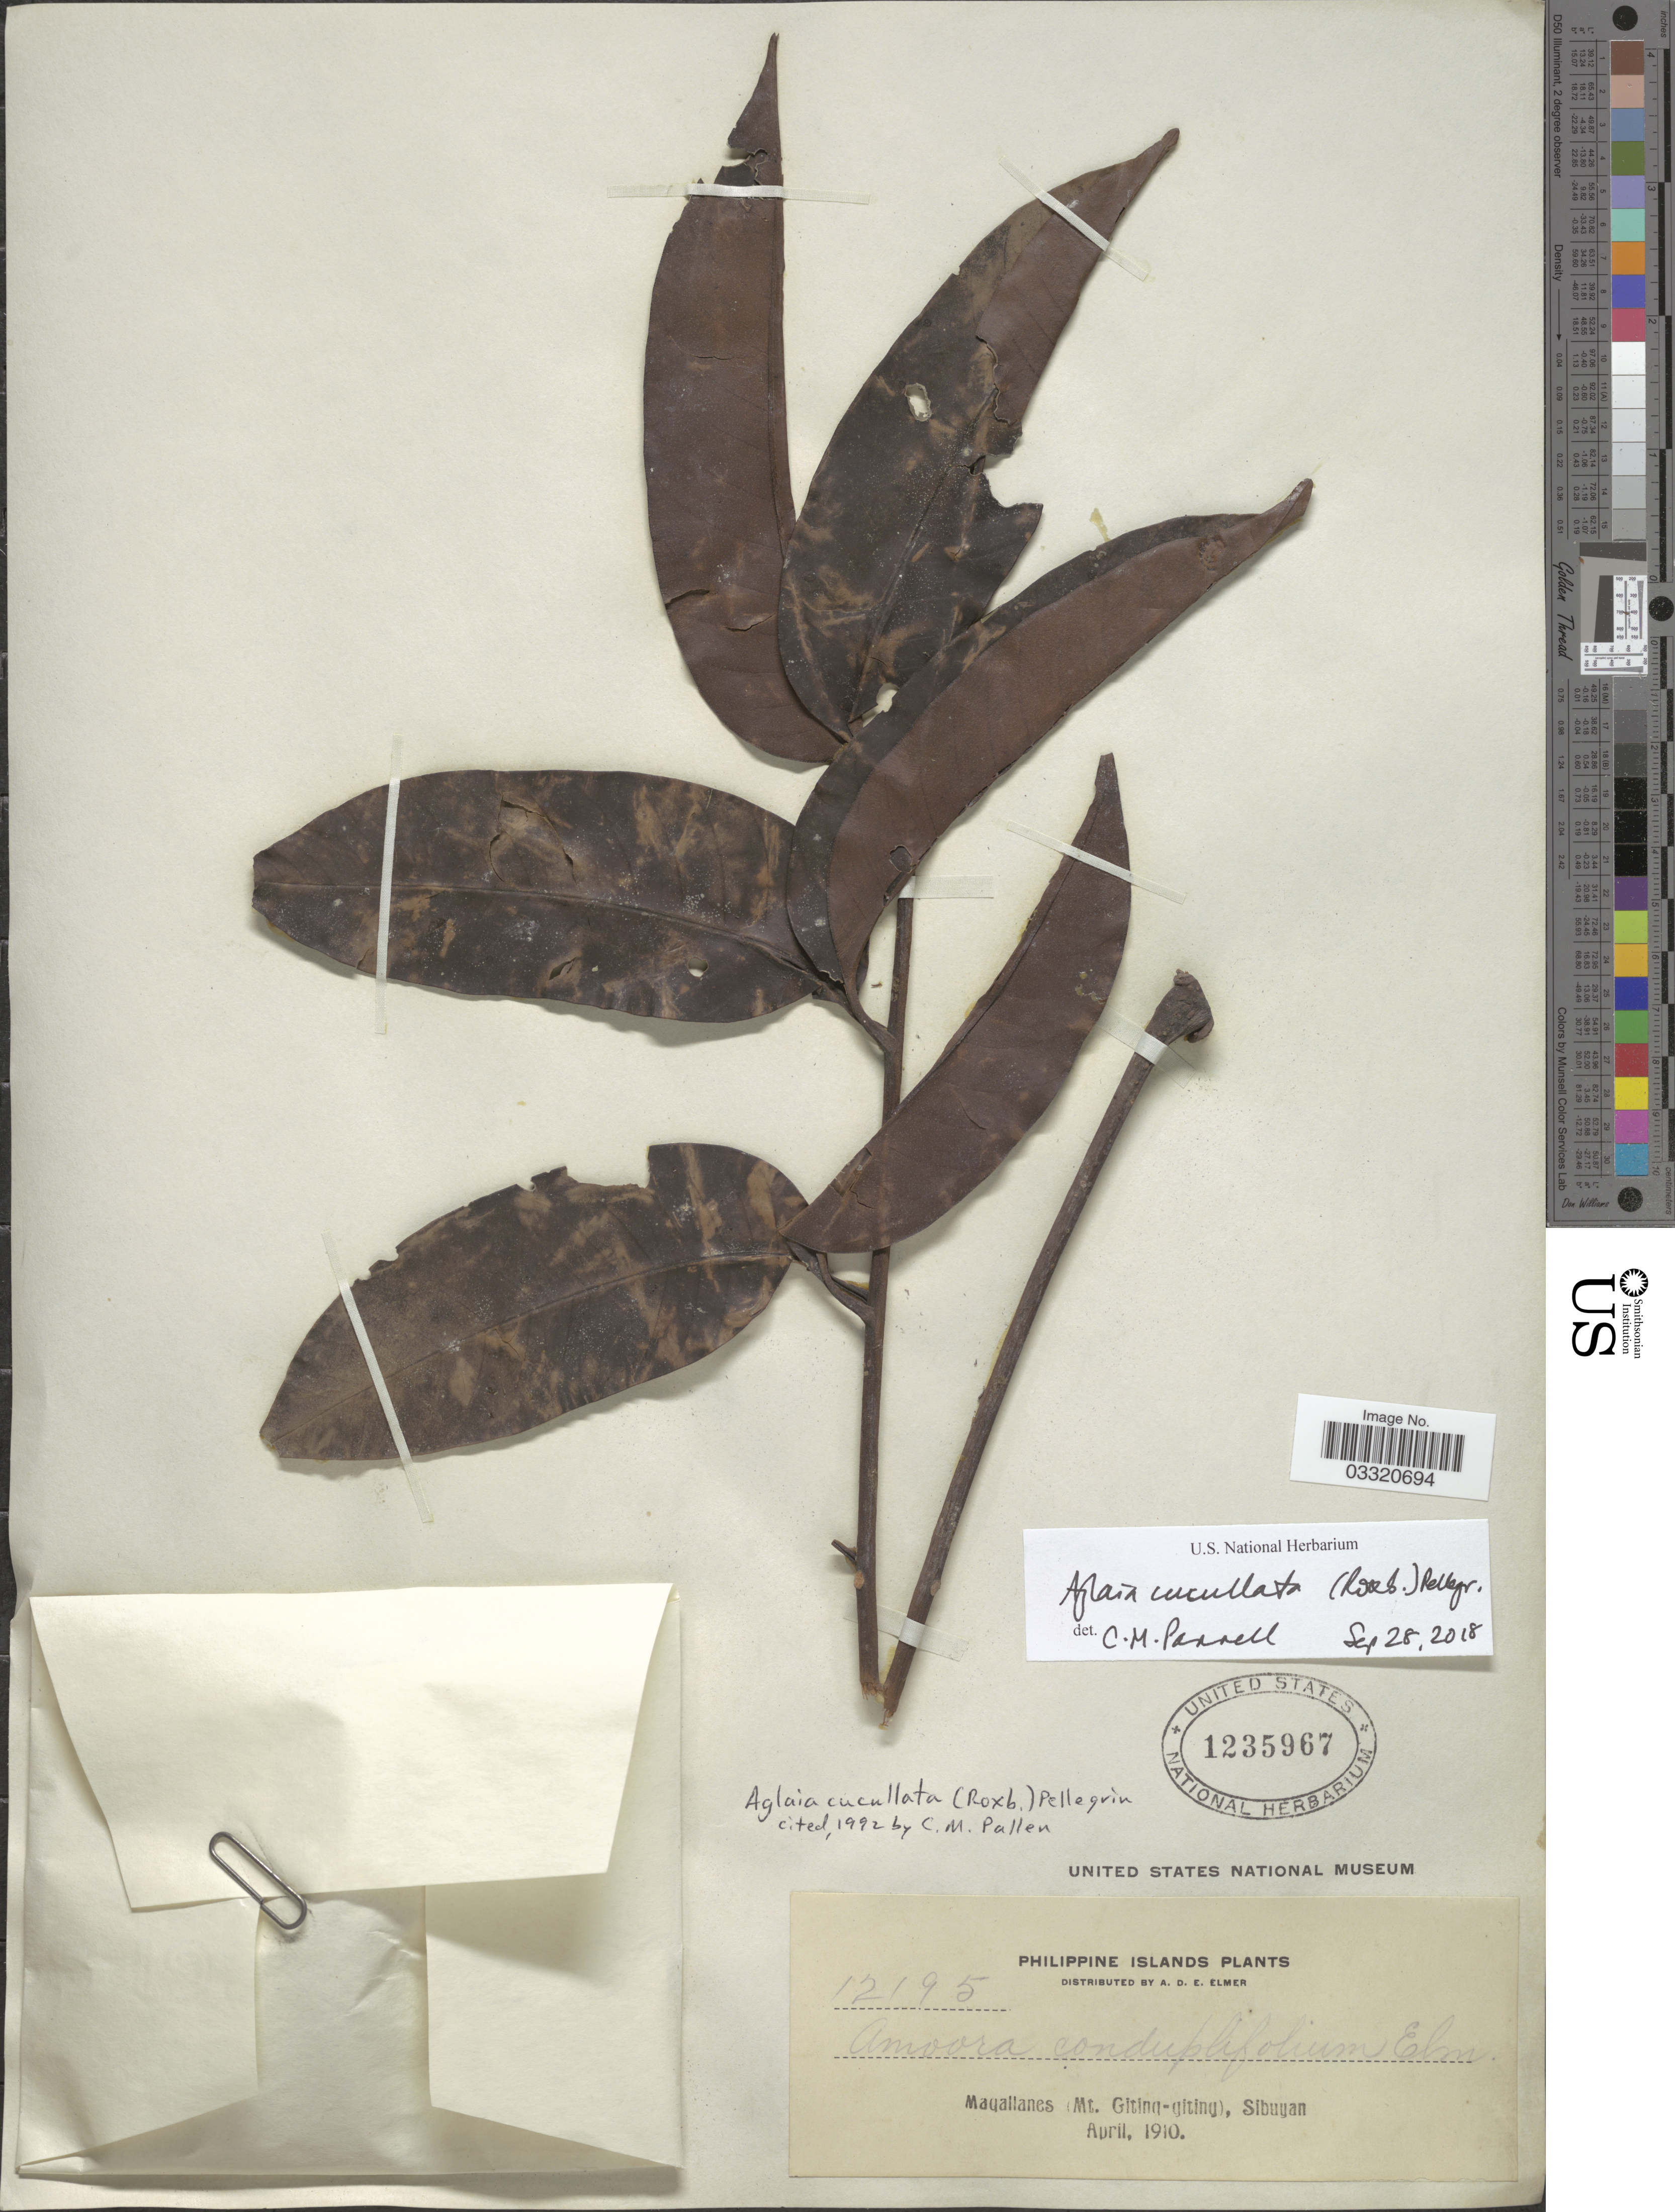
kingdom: Plantae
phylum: Tracheophyta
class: Magnoliopsida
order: Sapindales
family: Meliaceae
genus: Aglaia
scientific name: Aglaia cucullata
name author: (Roxb.) Pellegrin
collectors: A. D. E. Elmer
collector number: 12195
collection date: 1910-04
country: Philippines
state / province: Western Visayas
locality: Philippine Islands. Maqallanes (Mt. Giting-giting), Sibuyan.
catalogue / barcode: US 1235967